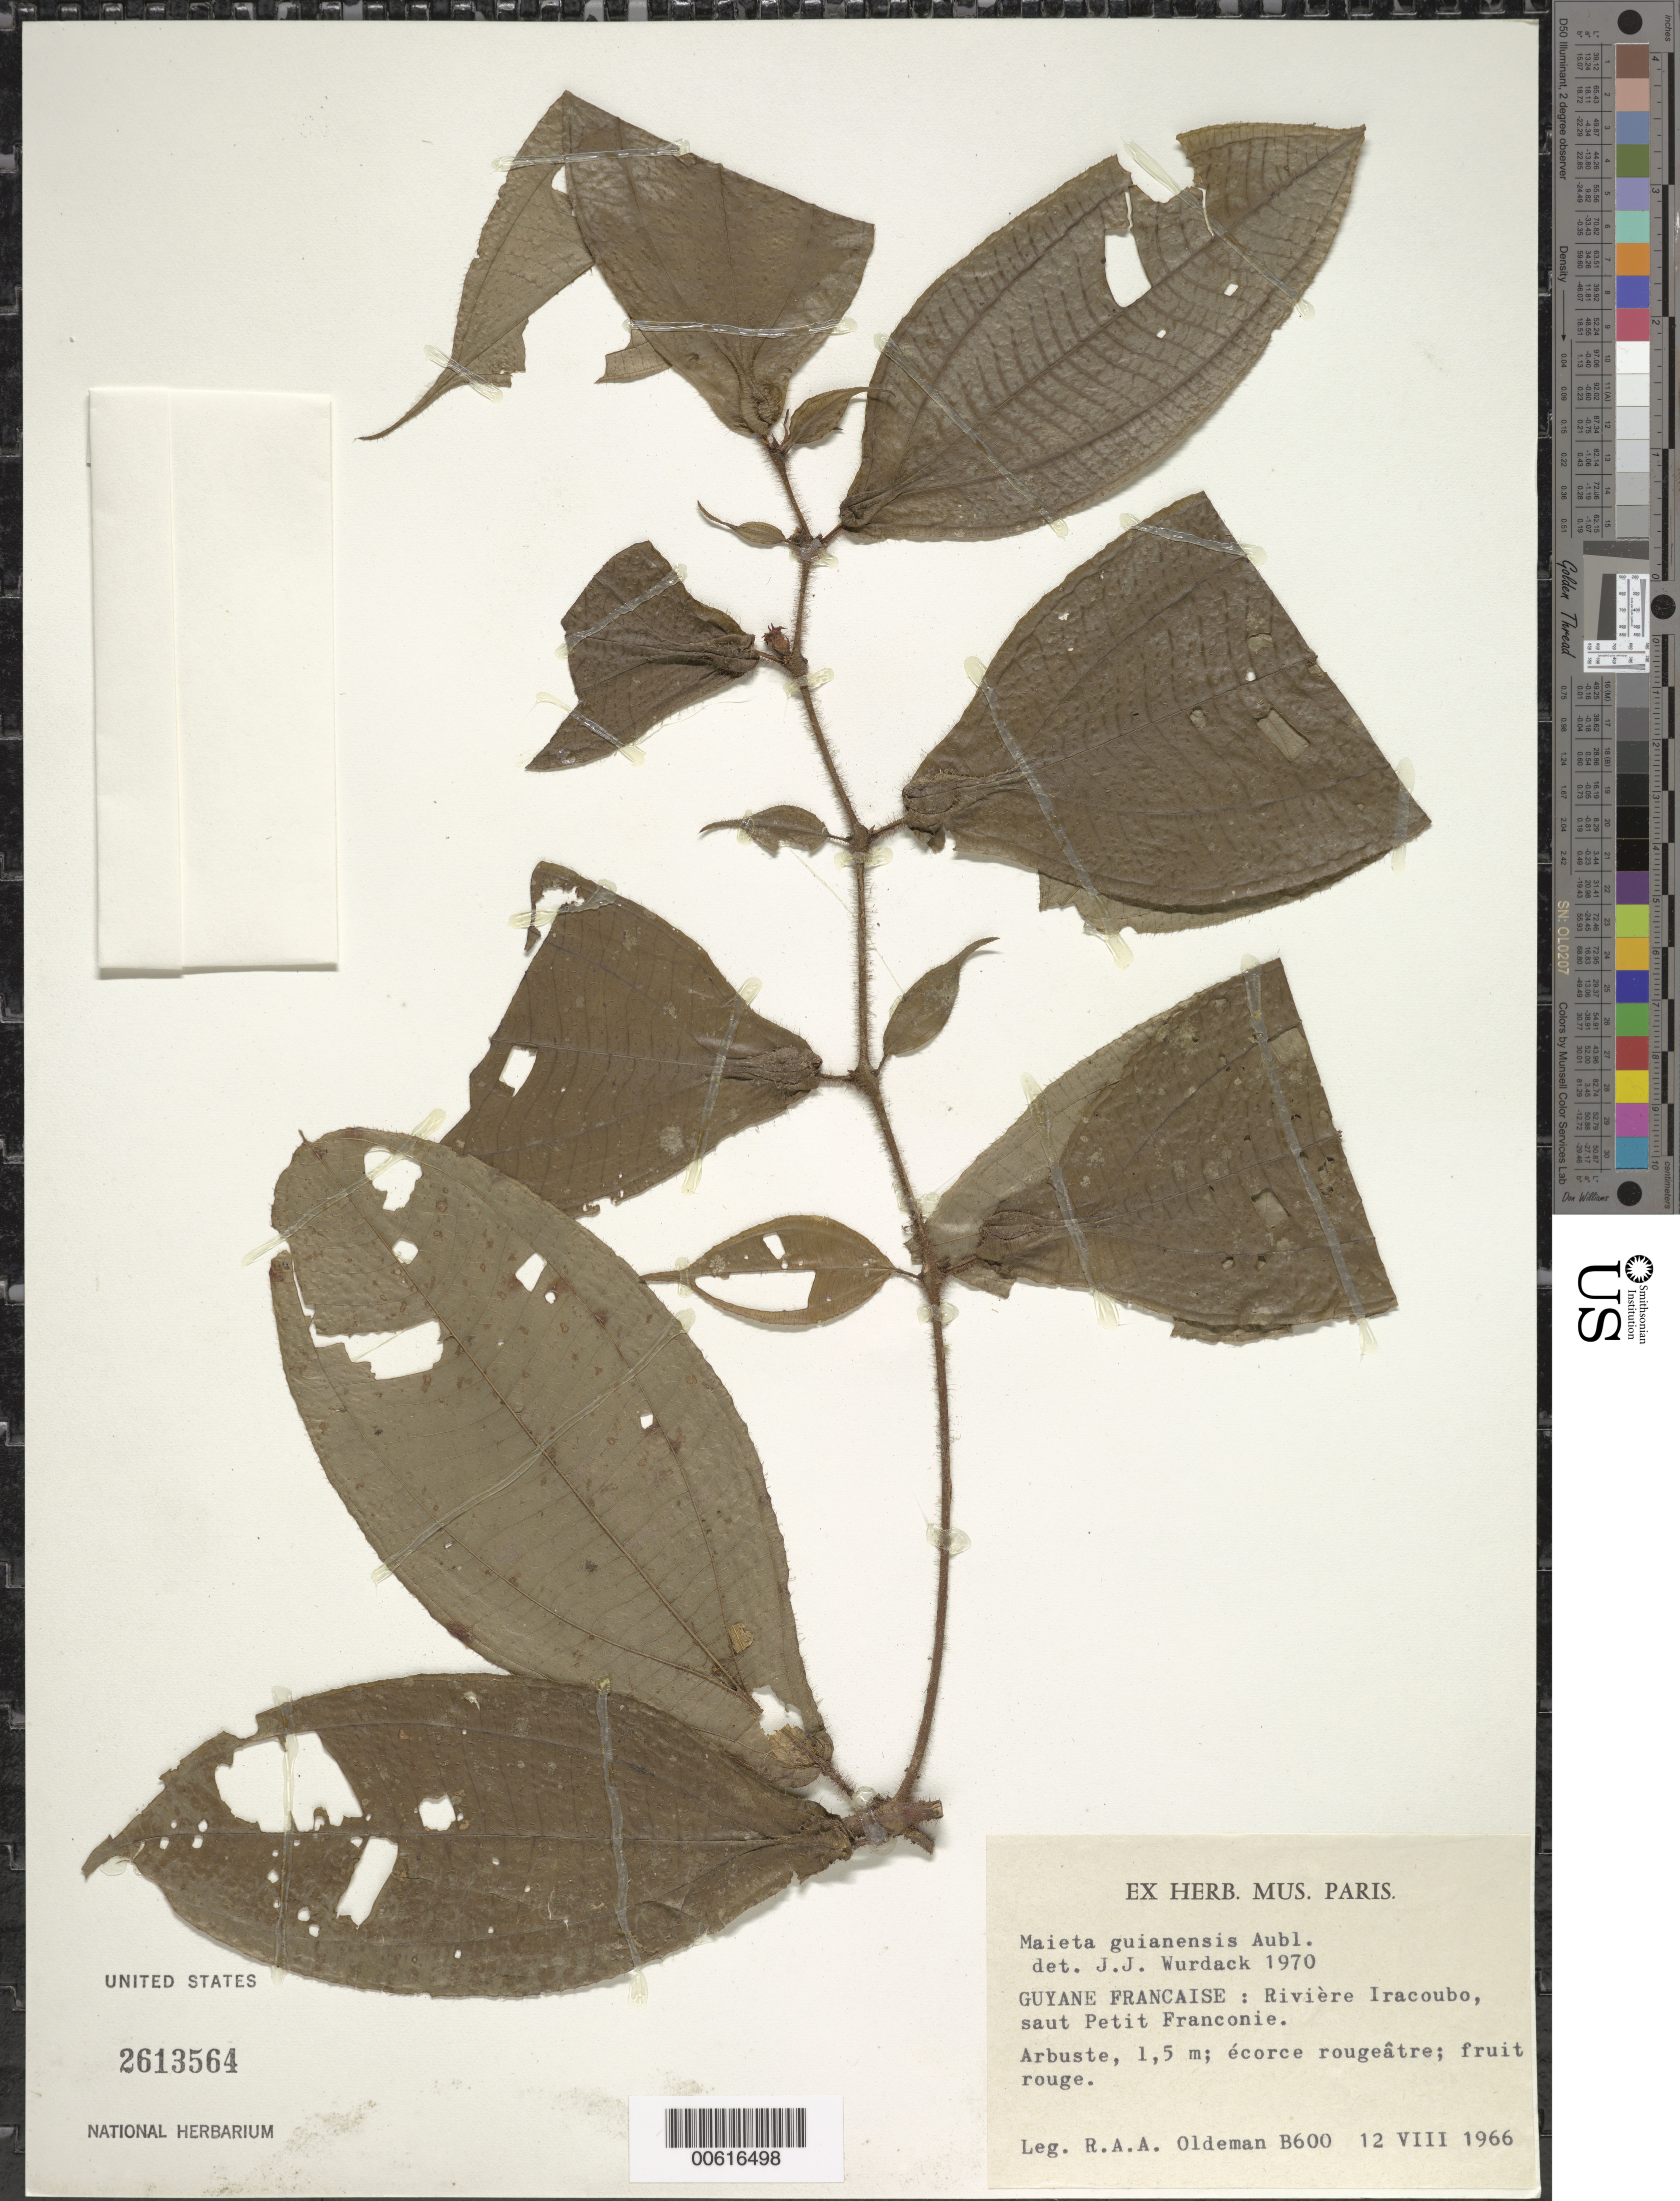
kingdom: Plantae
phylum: Tracheophyta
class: Magnoliopsida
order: Myrtales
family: Melastomataceae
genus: Maieta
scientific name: Maieta guianensis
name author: Aubl.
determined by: Wurdack, John J., (US), US (UNITED STATES)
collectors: R. Oldeman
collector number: B 600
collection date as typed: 12-Aug-66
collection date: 1966-08-12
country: French Guiana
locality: Iracoubo R., saut Petit Franconie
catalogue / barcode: US 2613564